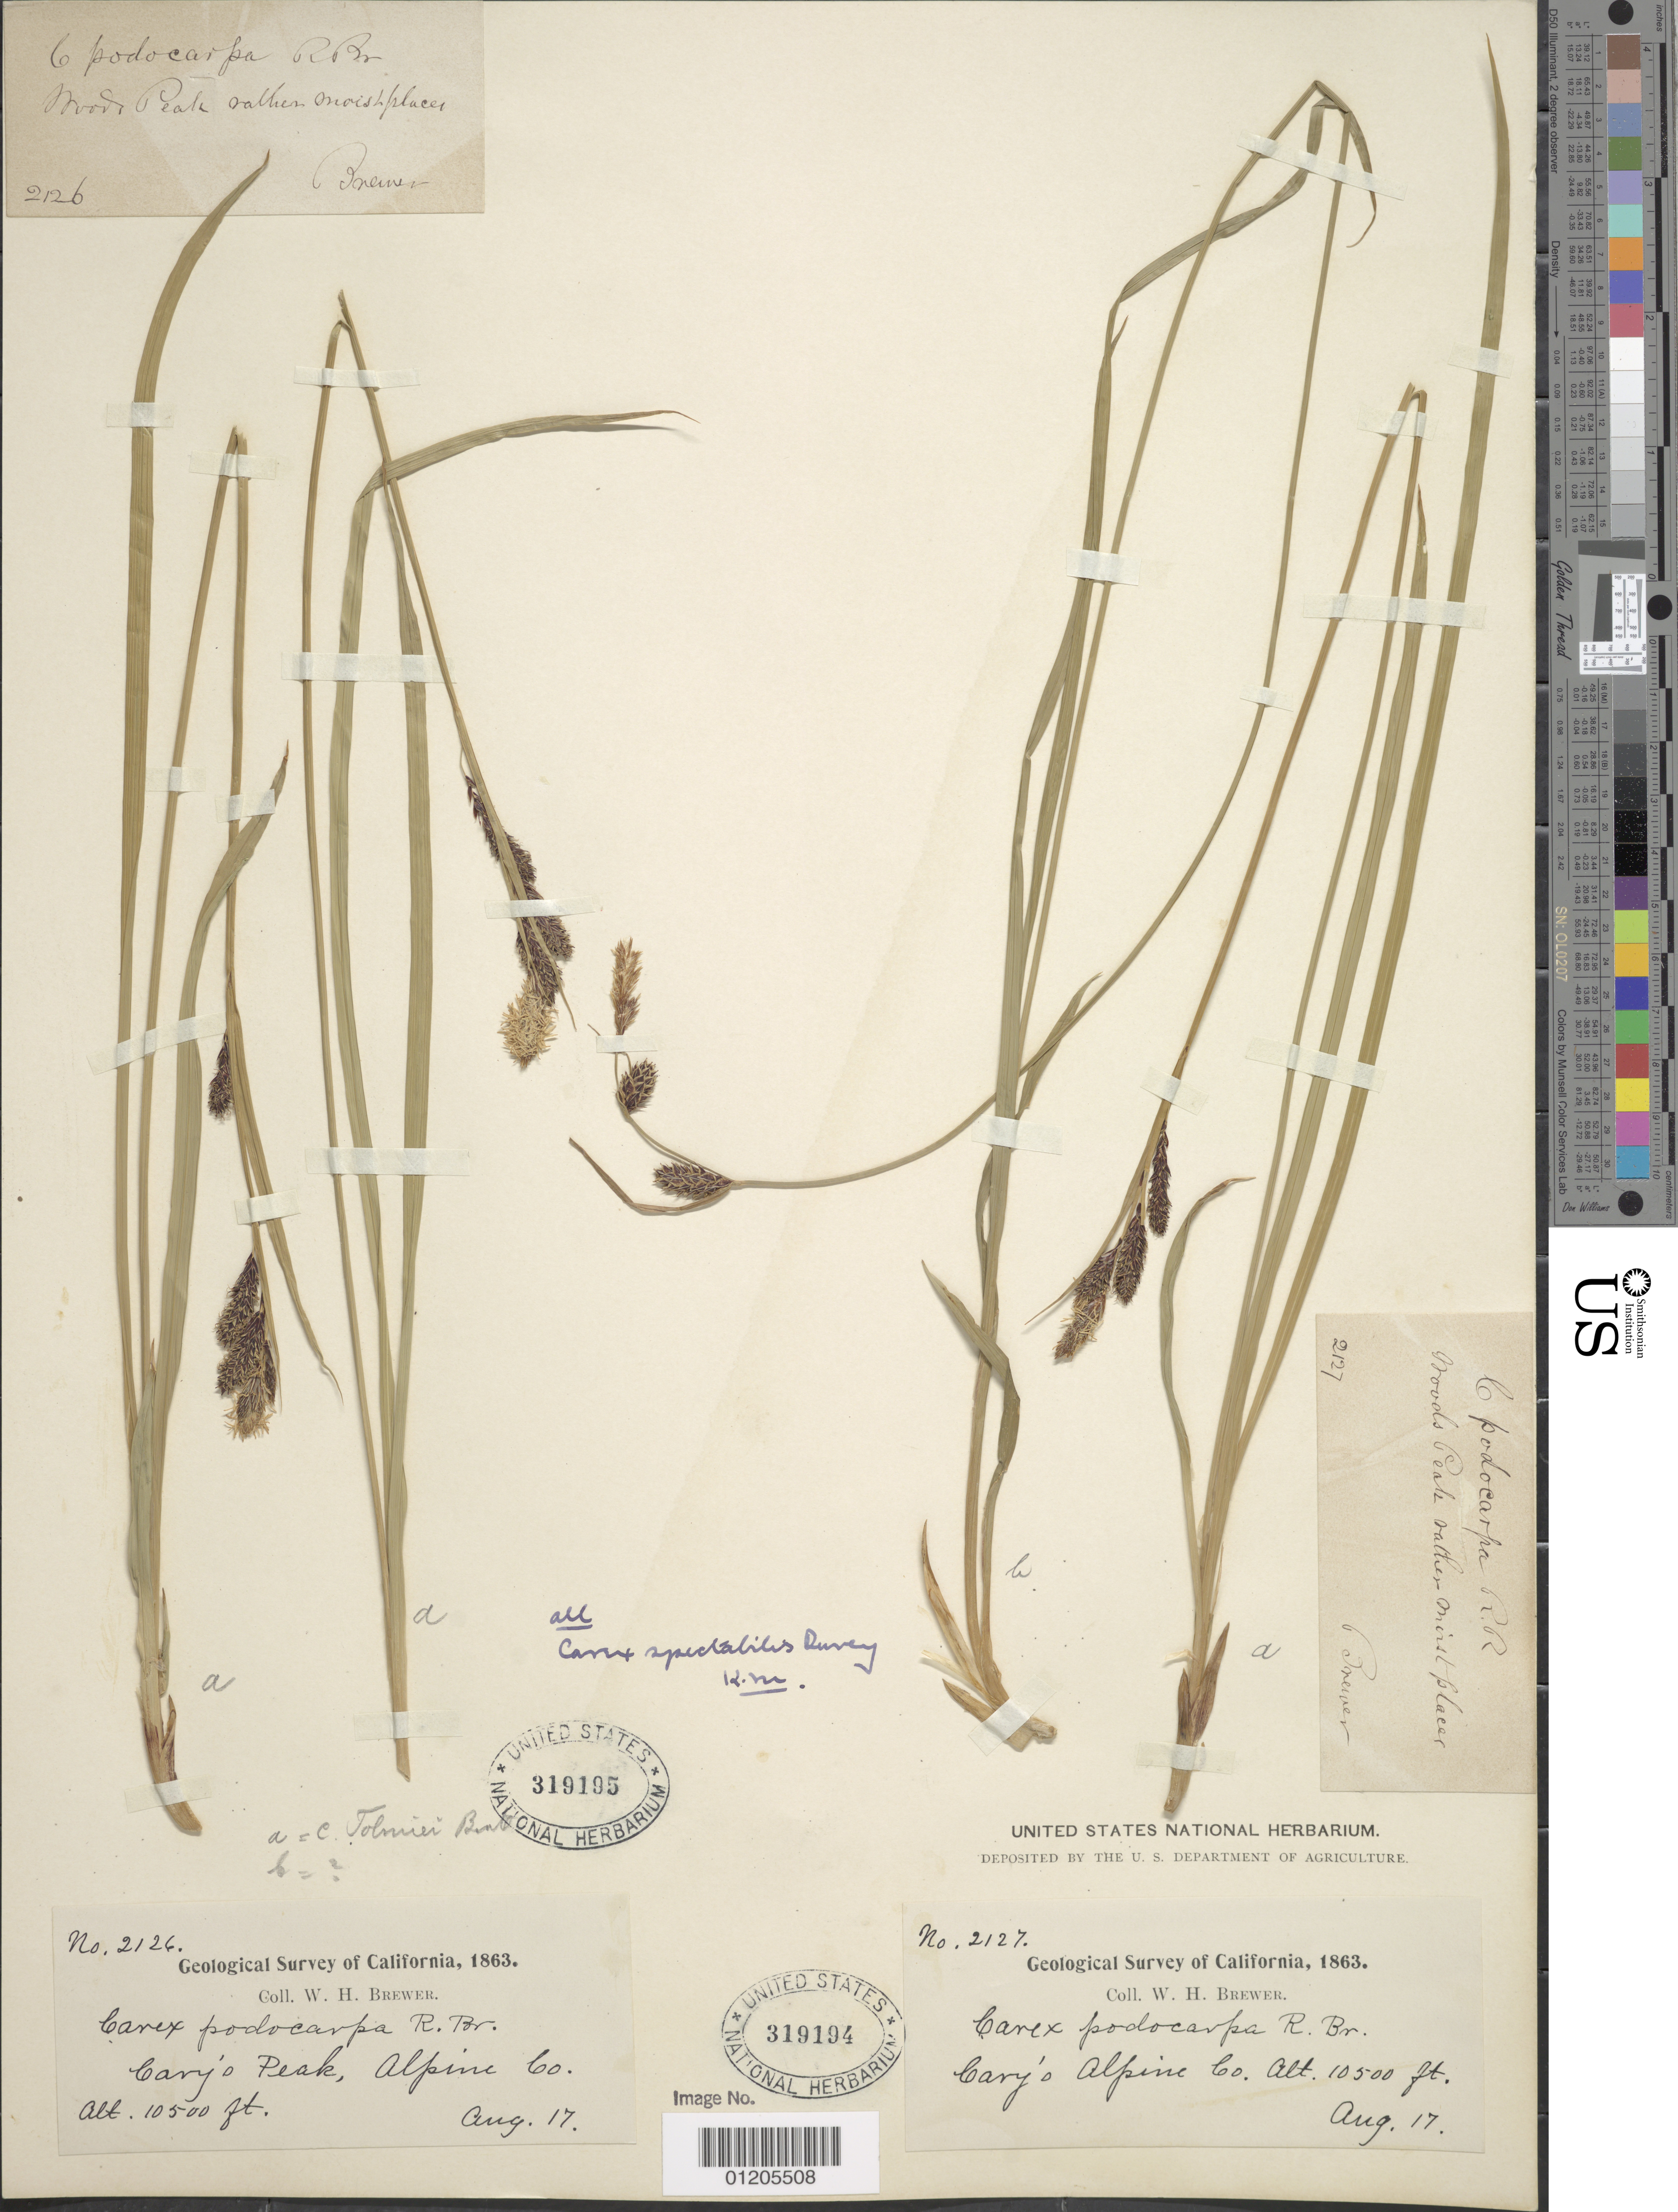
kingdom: Plantae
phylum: Tracheophyta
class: Liliopsida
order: Poales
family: Cyperaceae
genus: Carex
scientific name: Carex spectabilis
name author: Dewey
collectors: W. H. Brewer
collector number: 2126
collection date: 1863-08-17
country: United States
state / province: California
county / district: Alpine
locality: Gary's Peak.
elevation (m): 3200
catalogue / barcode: US 319195